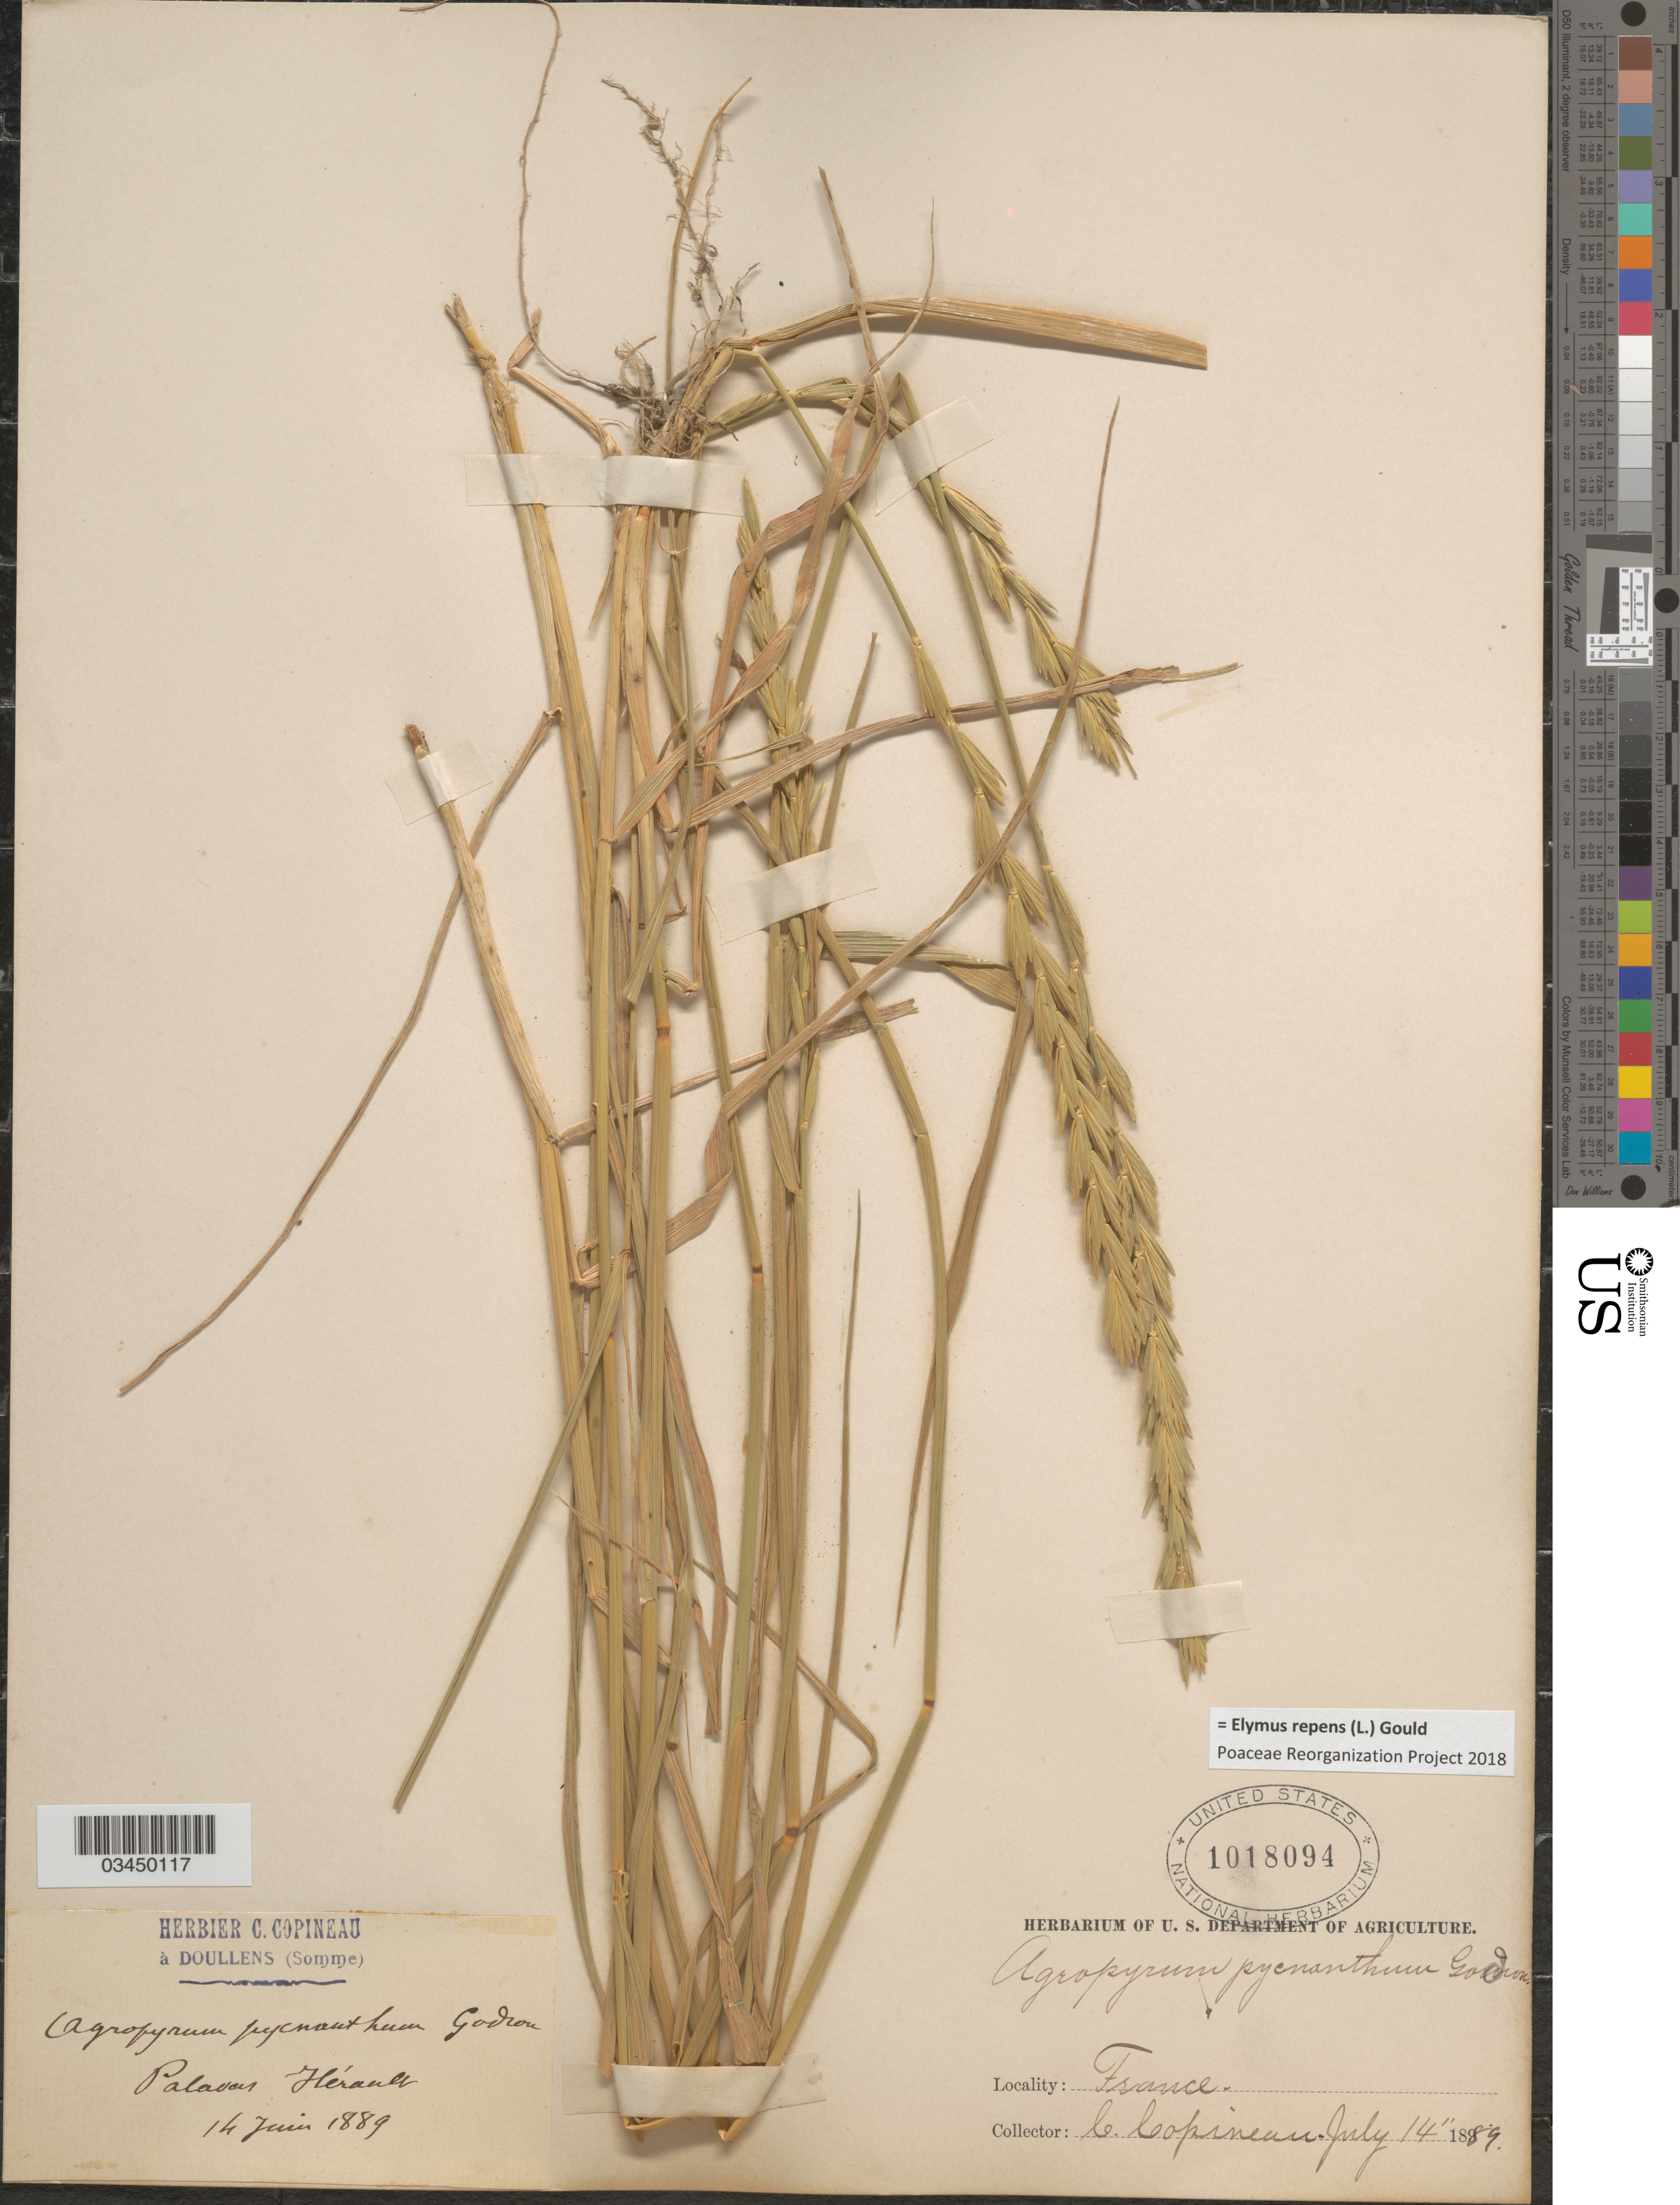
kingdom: Plantae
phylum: Tracheophyta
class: Liliopsida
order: Poales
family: Poaceae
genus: Elymus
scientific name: Elymus repens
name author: (L.) Gould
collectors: C. Copineau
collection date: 1889-06-14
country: France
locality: Palavas Hérault.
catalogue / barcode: US 1018094